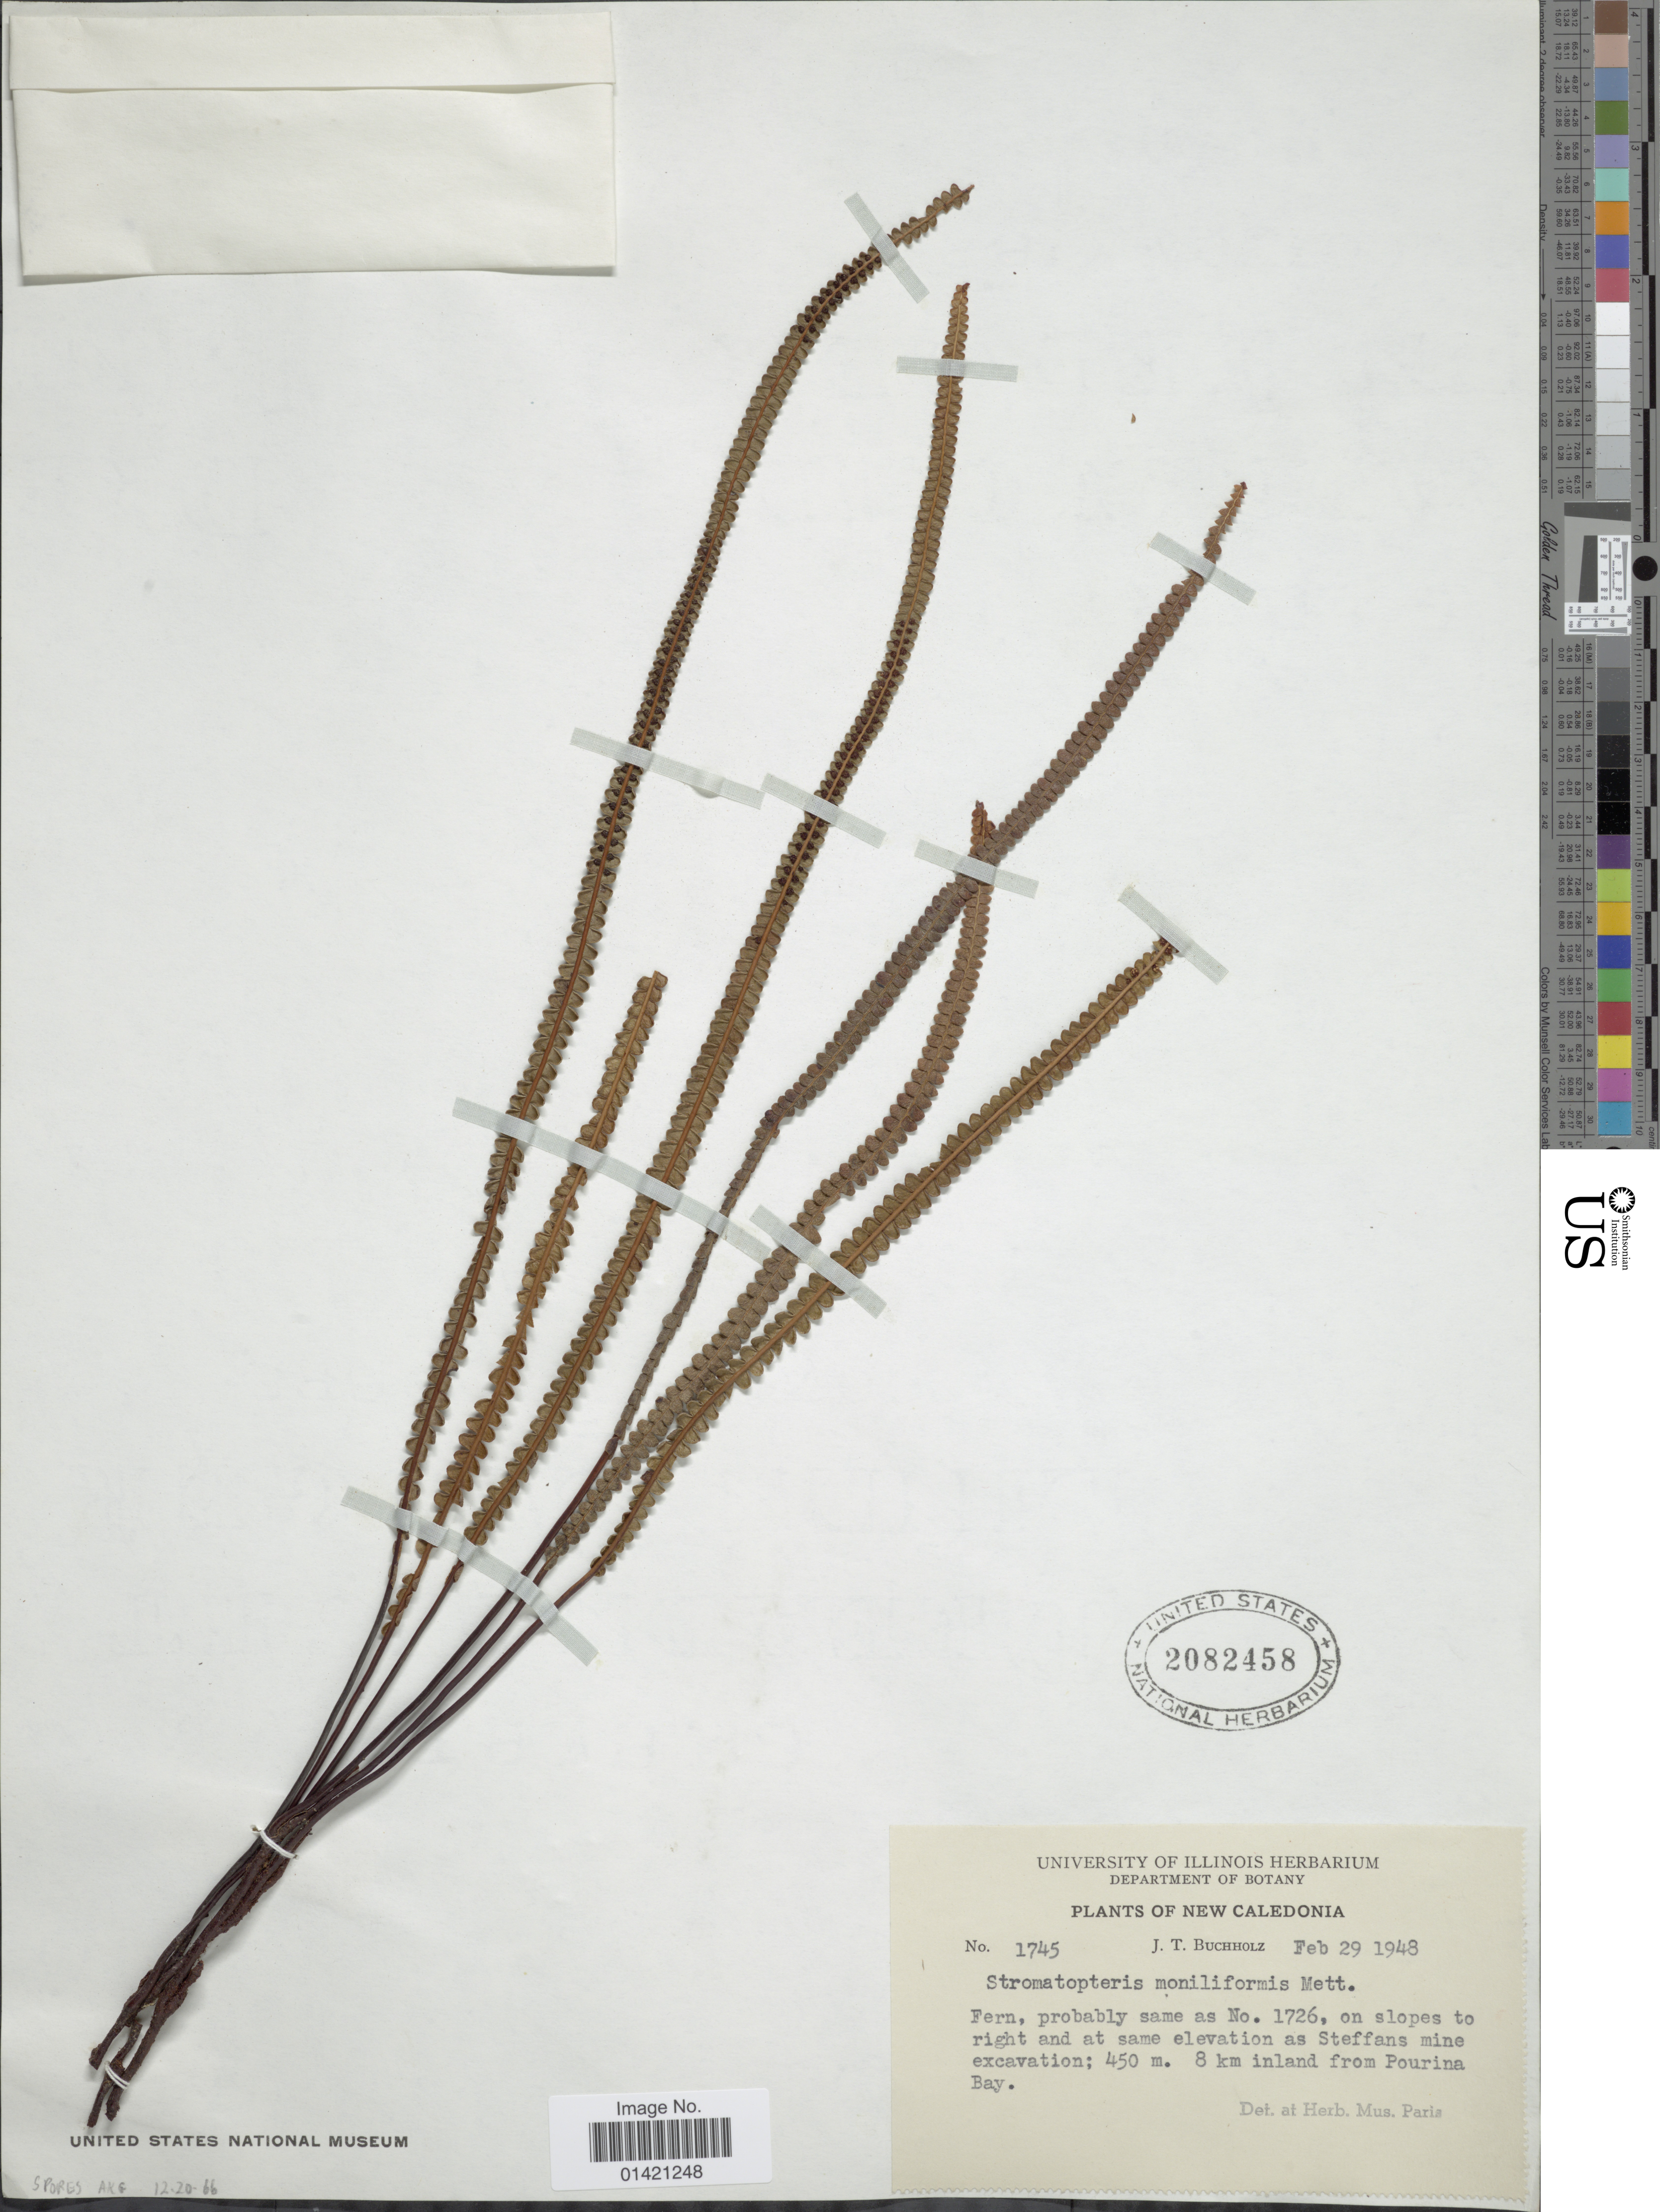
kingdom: Plantae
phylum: Tracheophyta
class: Polypodiopsida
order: Gleicheniales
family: Gleicheniaceae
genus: Stromatopteris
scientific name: Stromatopteris moniliformis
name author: Mett.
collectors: J. T. Buchholz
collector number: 1745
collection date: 1948-02-29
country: New Caledonia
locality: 8 km inland from Pourina Bay.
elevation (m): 450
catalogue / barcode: US 2082458